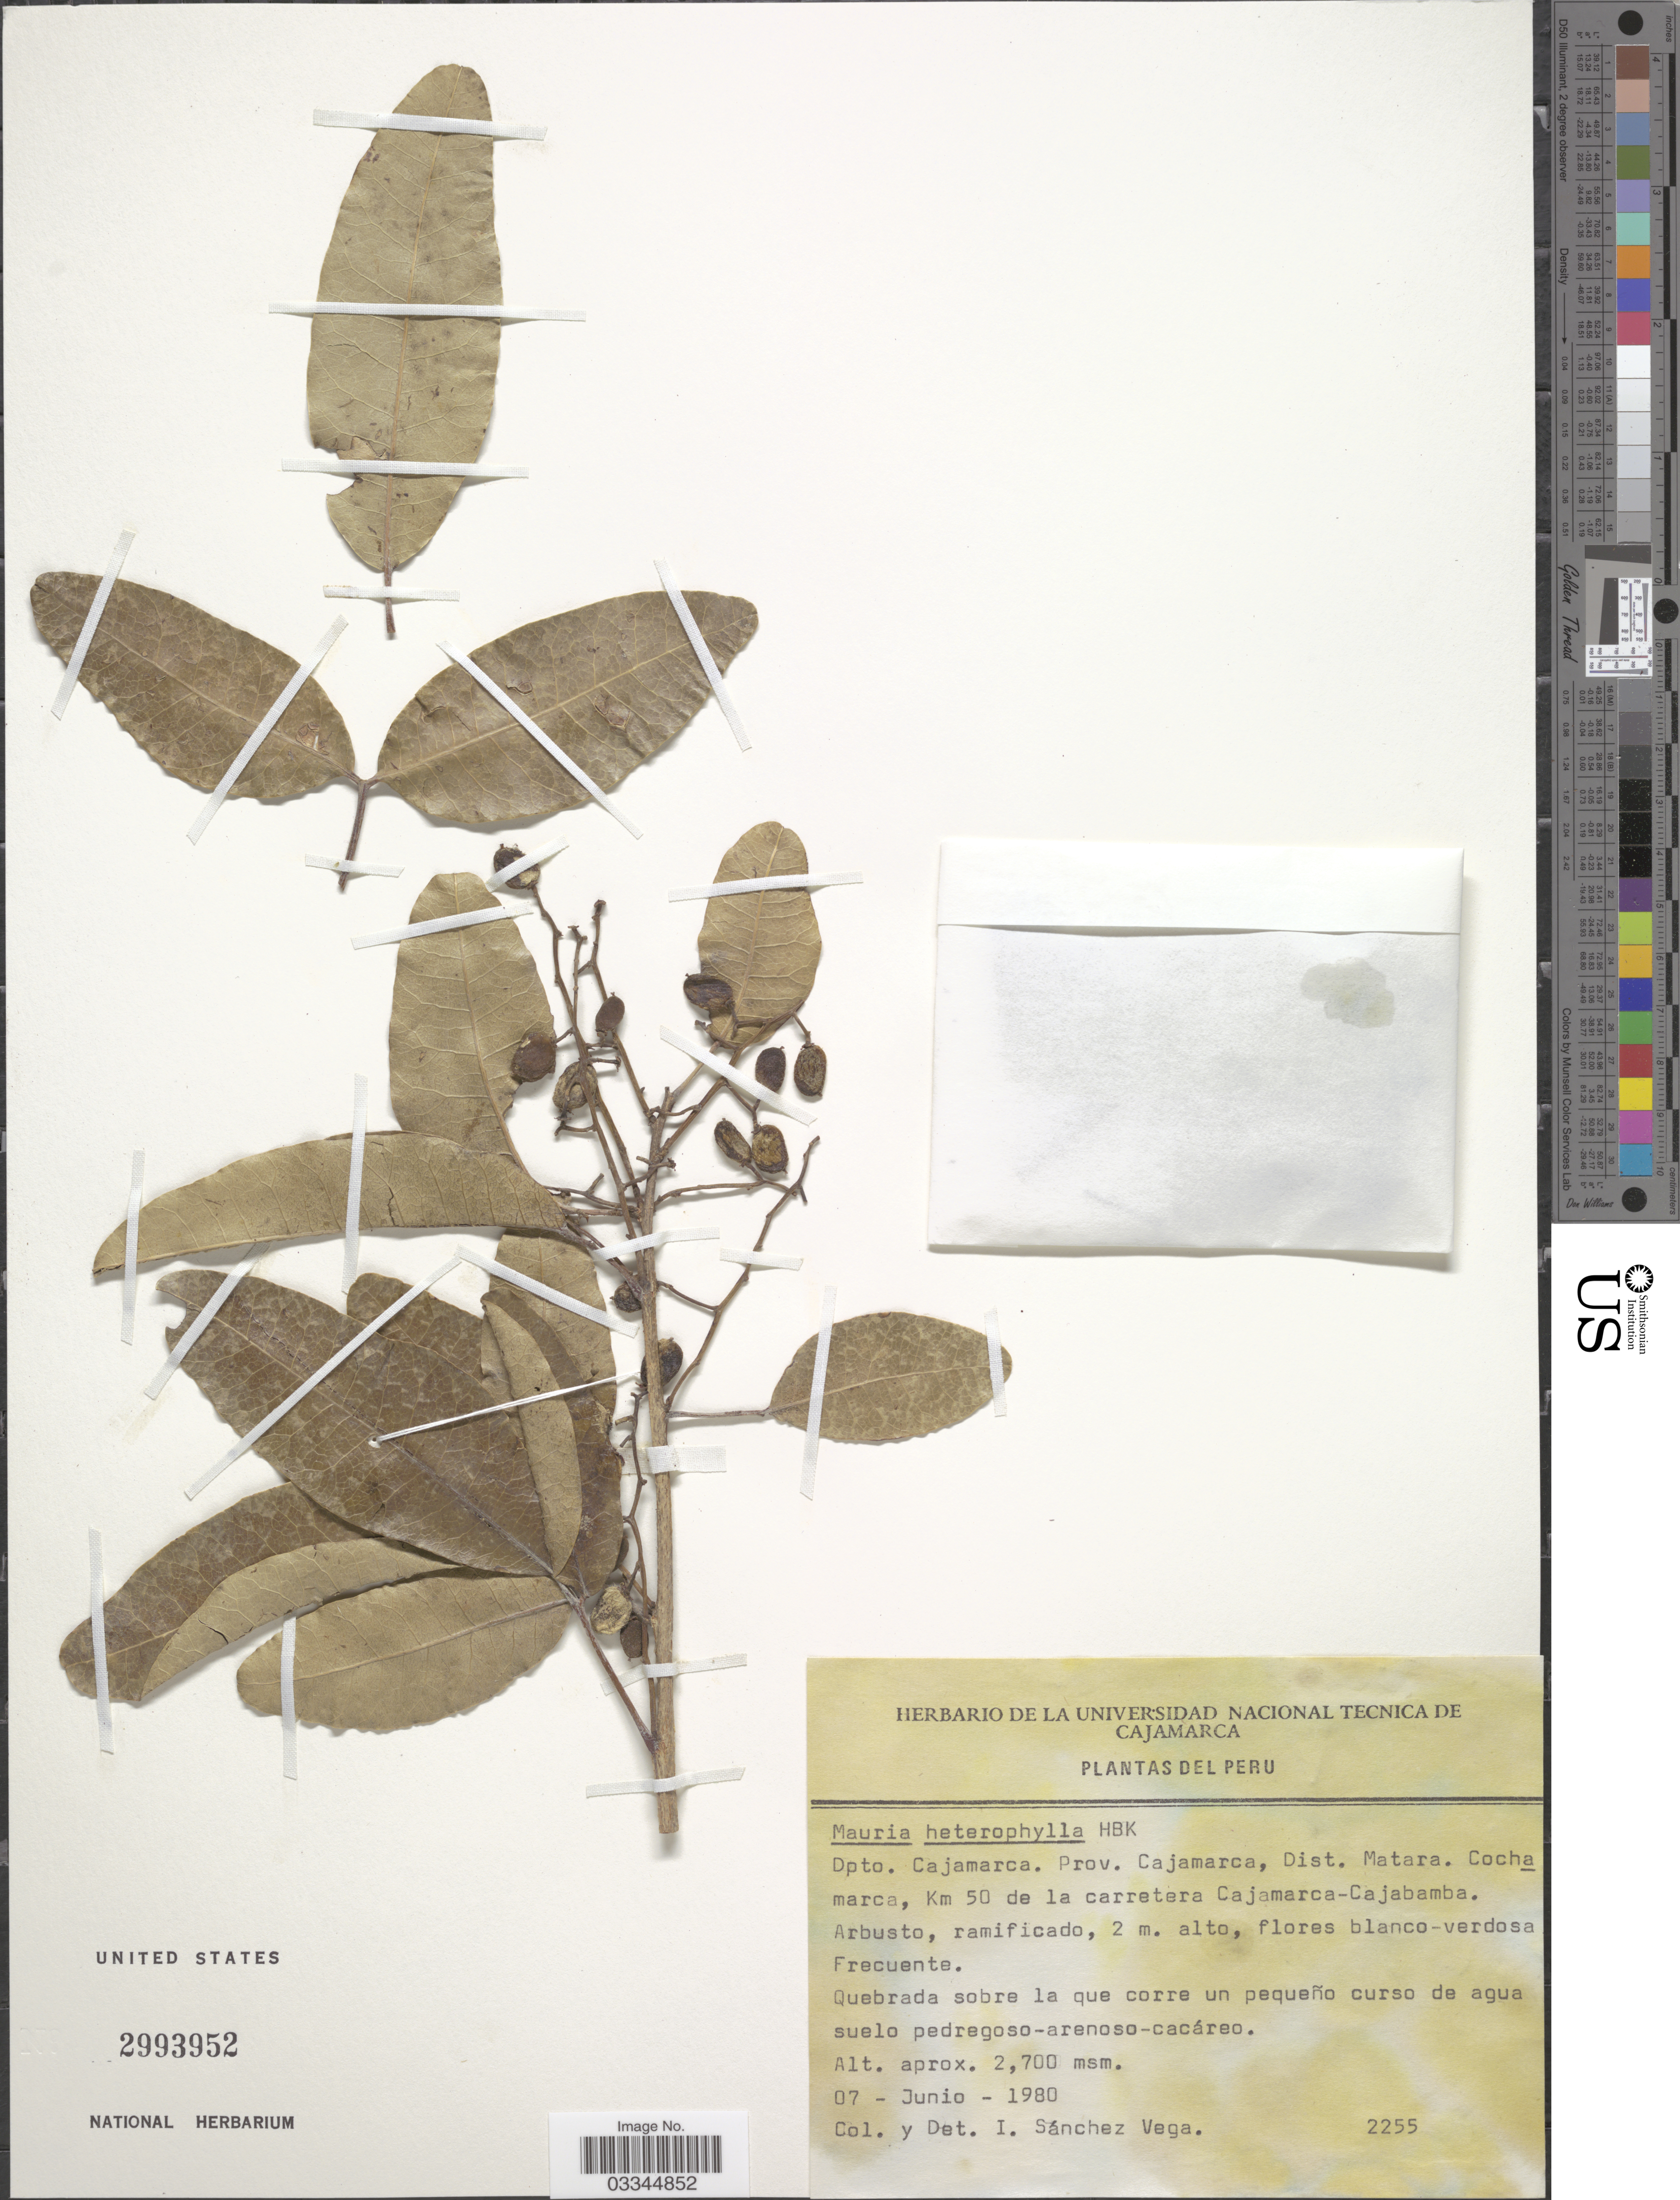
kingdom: Plantae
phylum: Tracheophyta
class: Magnoliopsida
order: Sapindales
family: Anacardiaceae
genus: Mauria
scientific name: Mauria heterophylla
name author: Kunth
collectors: I. Sánchez Vega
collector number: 2255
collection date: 1980-06-07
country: Peru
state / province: Cajamarca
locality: Dpto. Cajamarca. Dist. Matara. Cochamarca, Km 50 de la carretera Cajamarca-Cajabamba.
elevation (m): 2700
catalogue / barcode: US 2993952